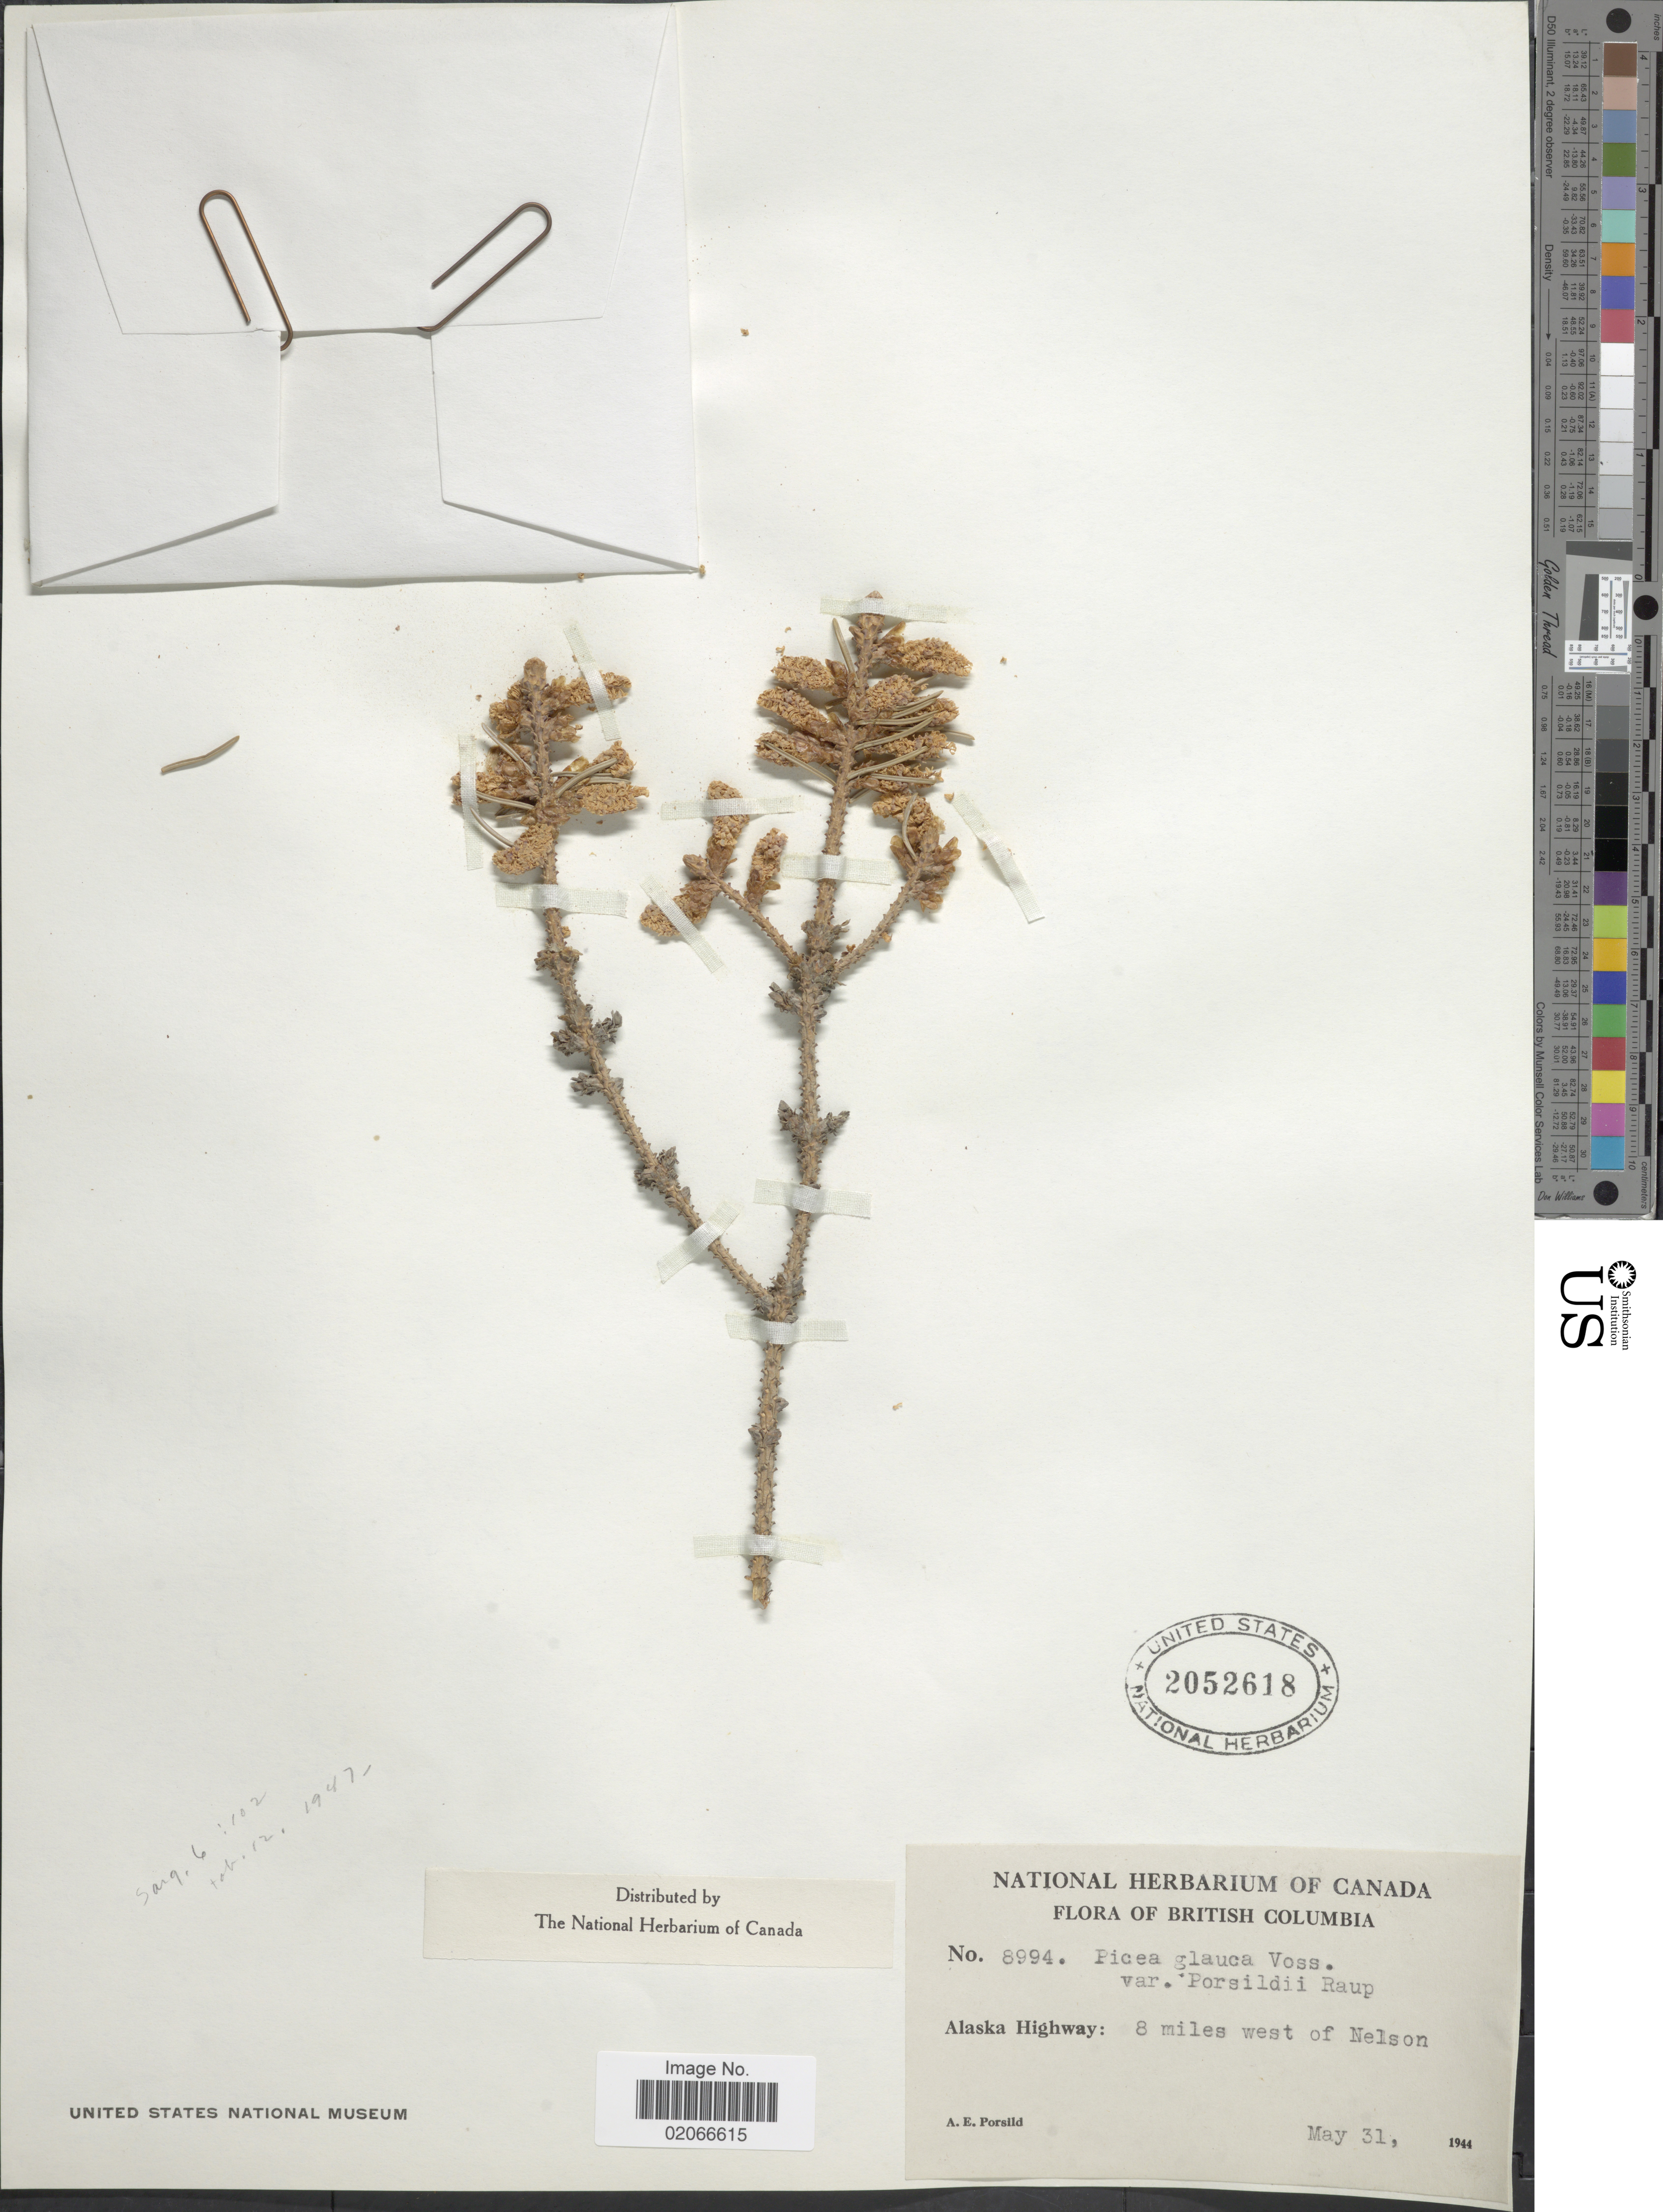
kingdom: Plantae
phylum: Tracheophyta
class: Pinopsida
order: Pinales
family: Pinaceae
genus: Picea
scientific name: Picea glauca var. porsildii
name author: Raup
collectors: A. E. Porsild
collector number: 8994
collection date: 1944-05-31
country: Canada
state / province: British Columbia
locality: Alaska Highway: 8 miles west of Nelson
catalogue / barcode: US 2052618